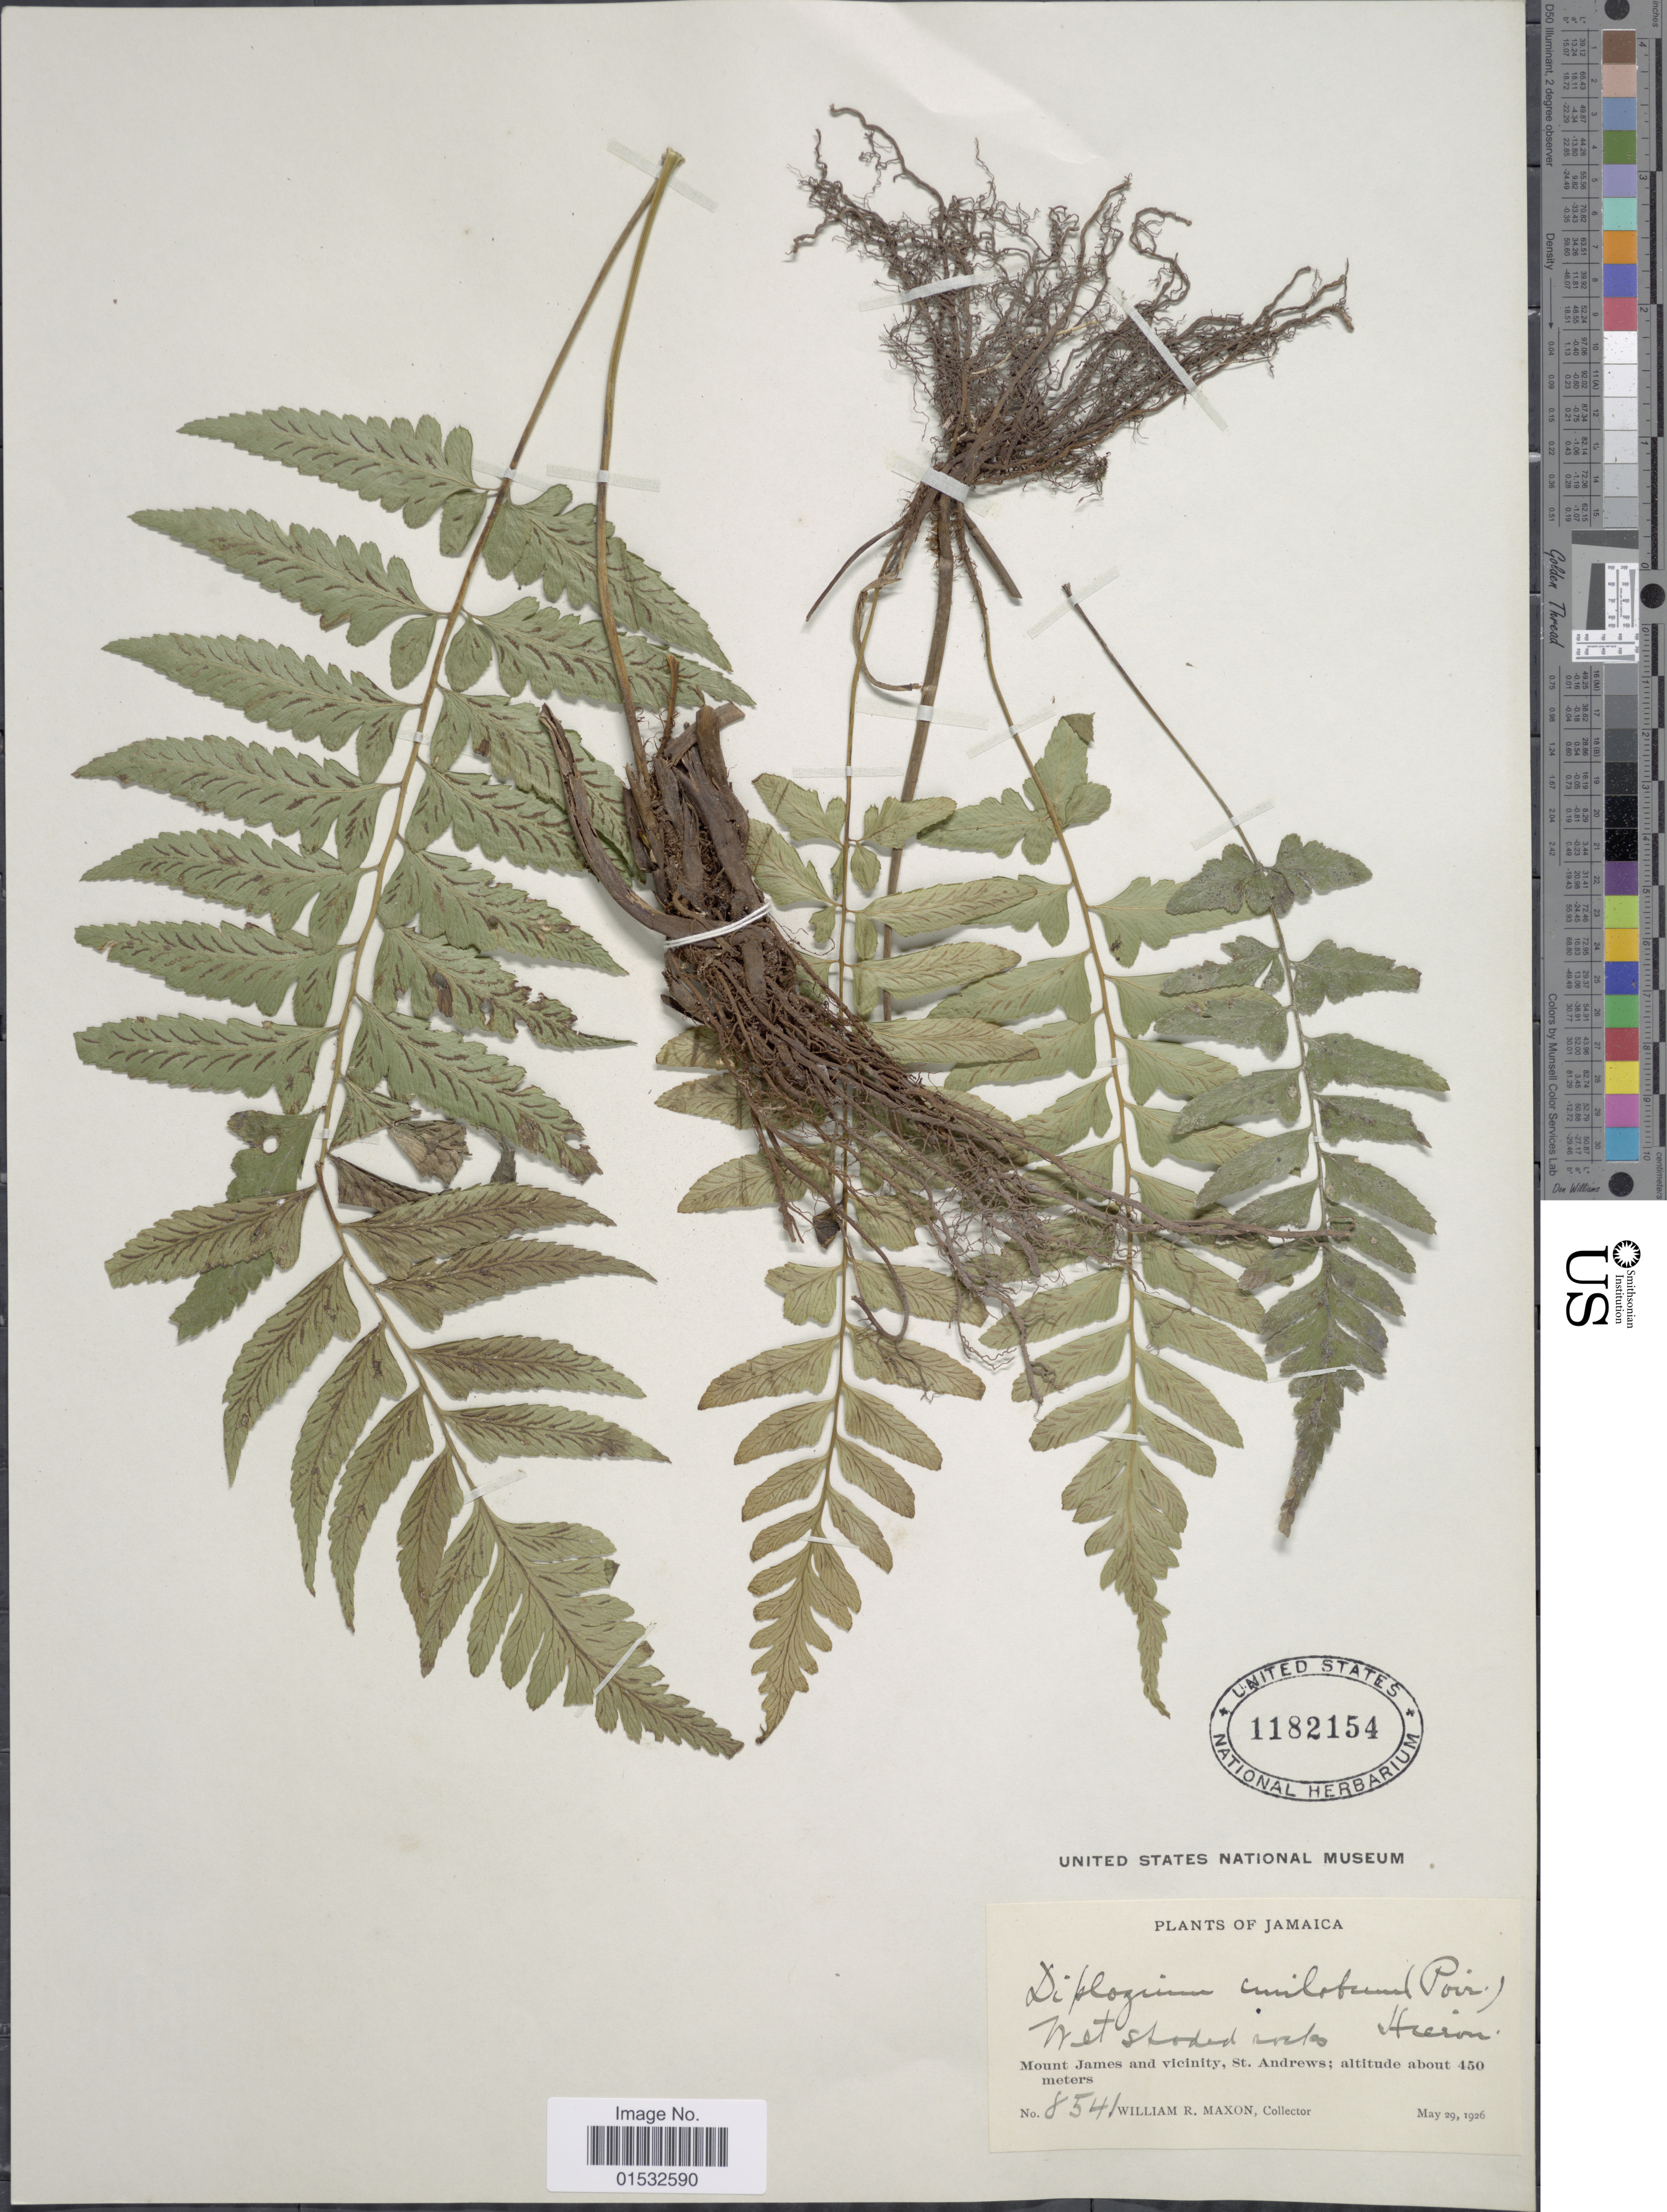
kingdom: Plantae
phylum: Tracheophyta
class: Polypodiopsida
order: Polypodiales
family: Athyriaceae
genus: Diplazium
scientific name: Diplazium cristatum x D. unilobum (Poir.) Hieron.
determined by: Sánchez, C.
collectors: W. R. Maxon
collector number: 8541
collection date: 1926-05-29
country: Jamaica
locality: Mount James and vicinity, St. Andrews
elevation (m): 450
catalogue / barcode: US 1182154